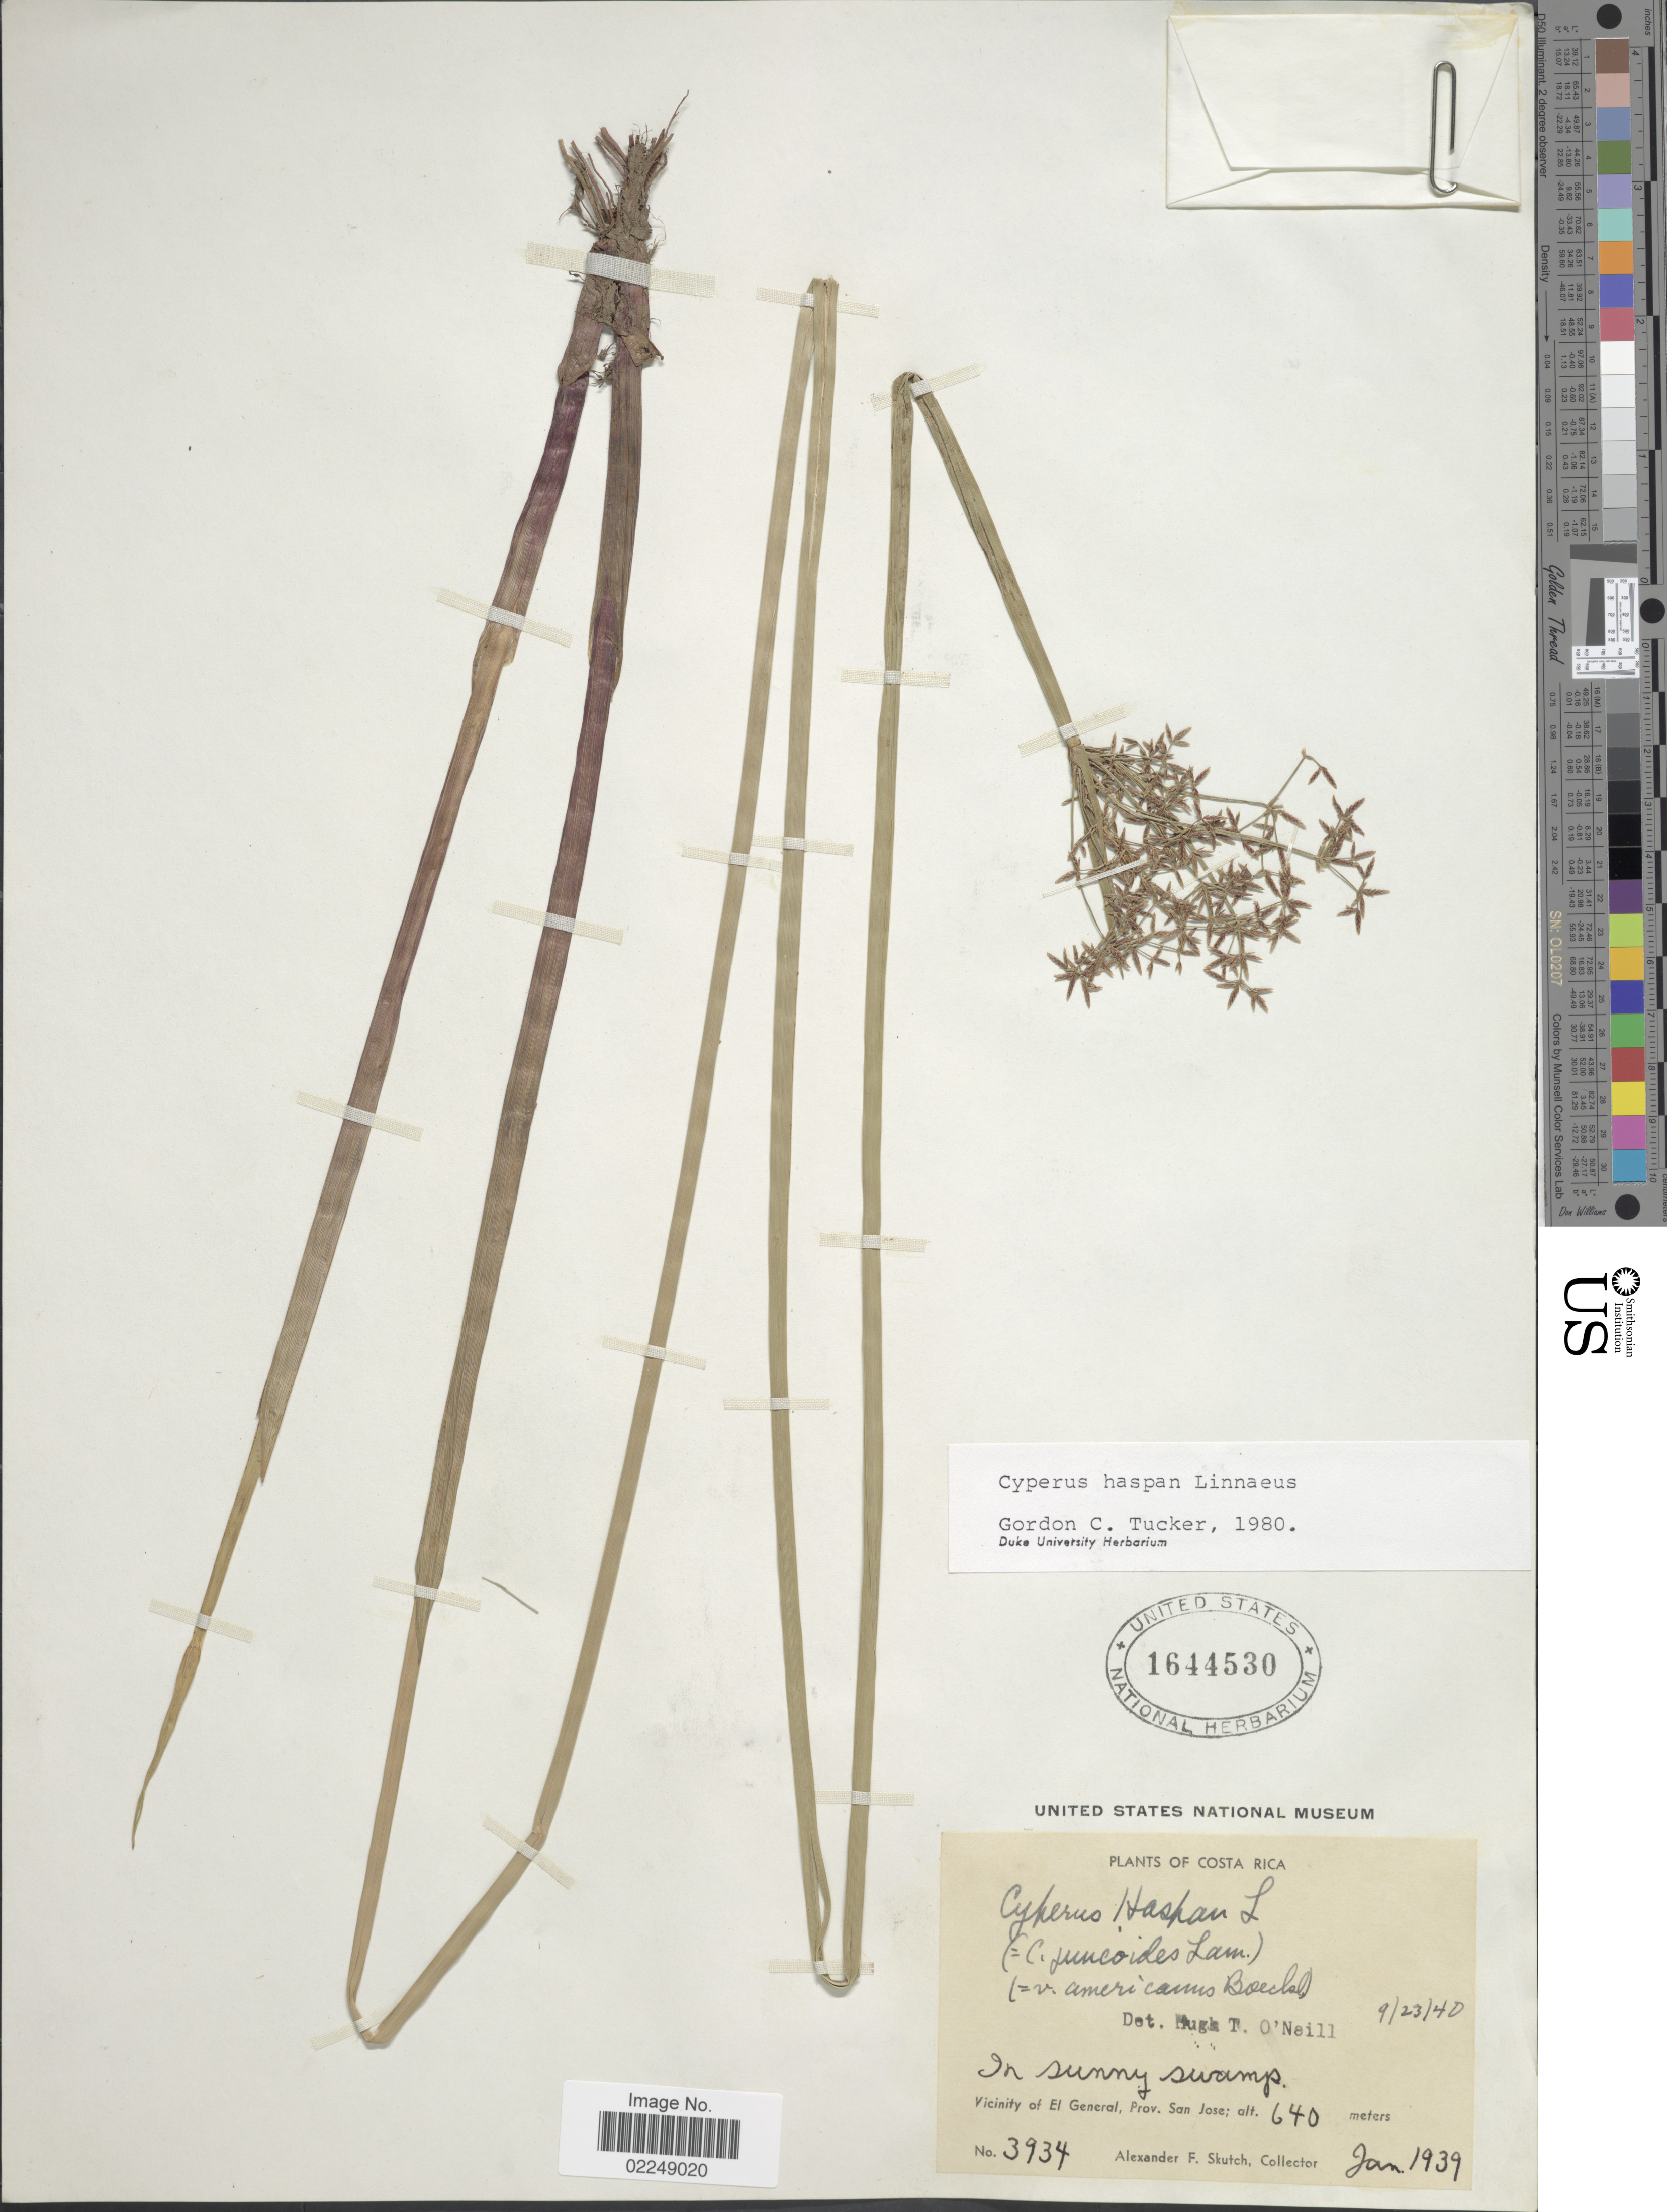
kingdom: Plantae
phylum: Tracheophyta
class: Liliopsida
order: Poales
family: Cyperaceae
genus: Cyperus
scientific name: Cyperus haspan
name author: L.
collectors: A. F. Skutch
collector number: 3934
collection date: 1939-01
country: Costa Rica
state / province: San José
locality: Vicinity of El General, Prov. San Jose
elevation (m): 640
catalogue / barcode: US 1644530